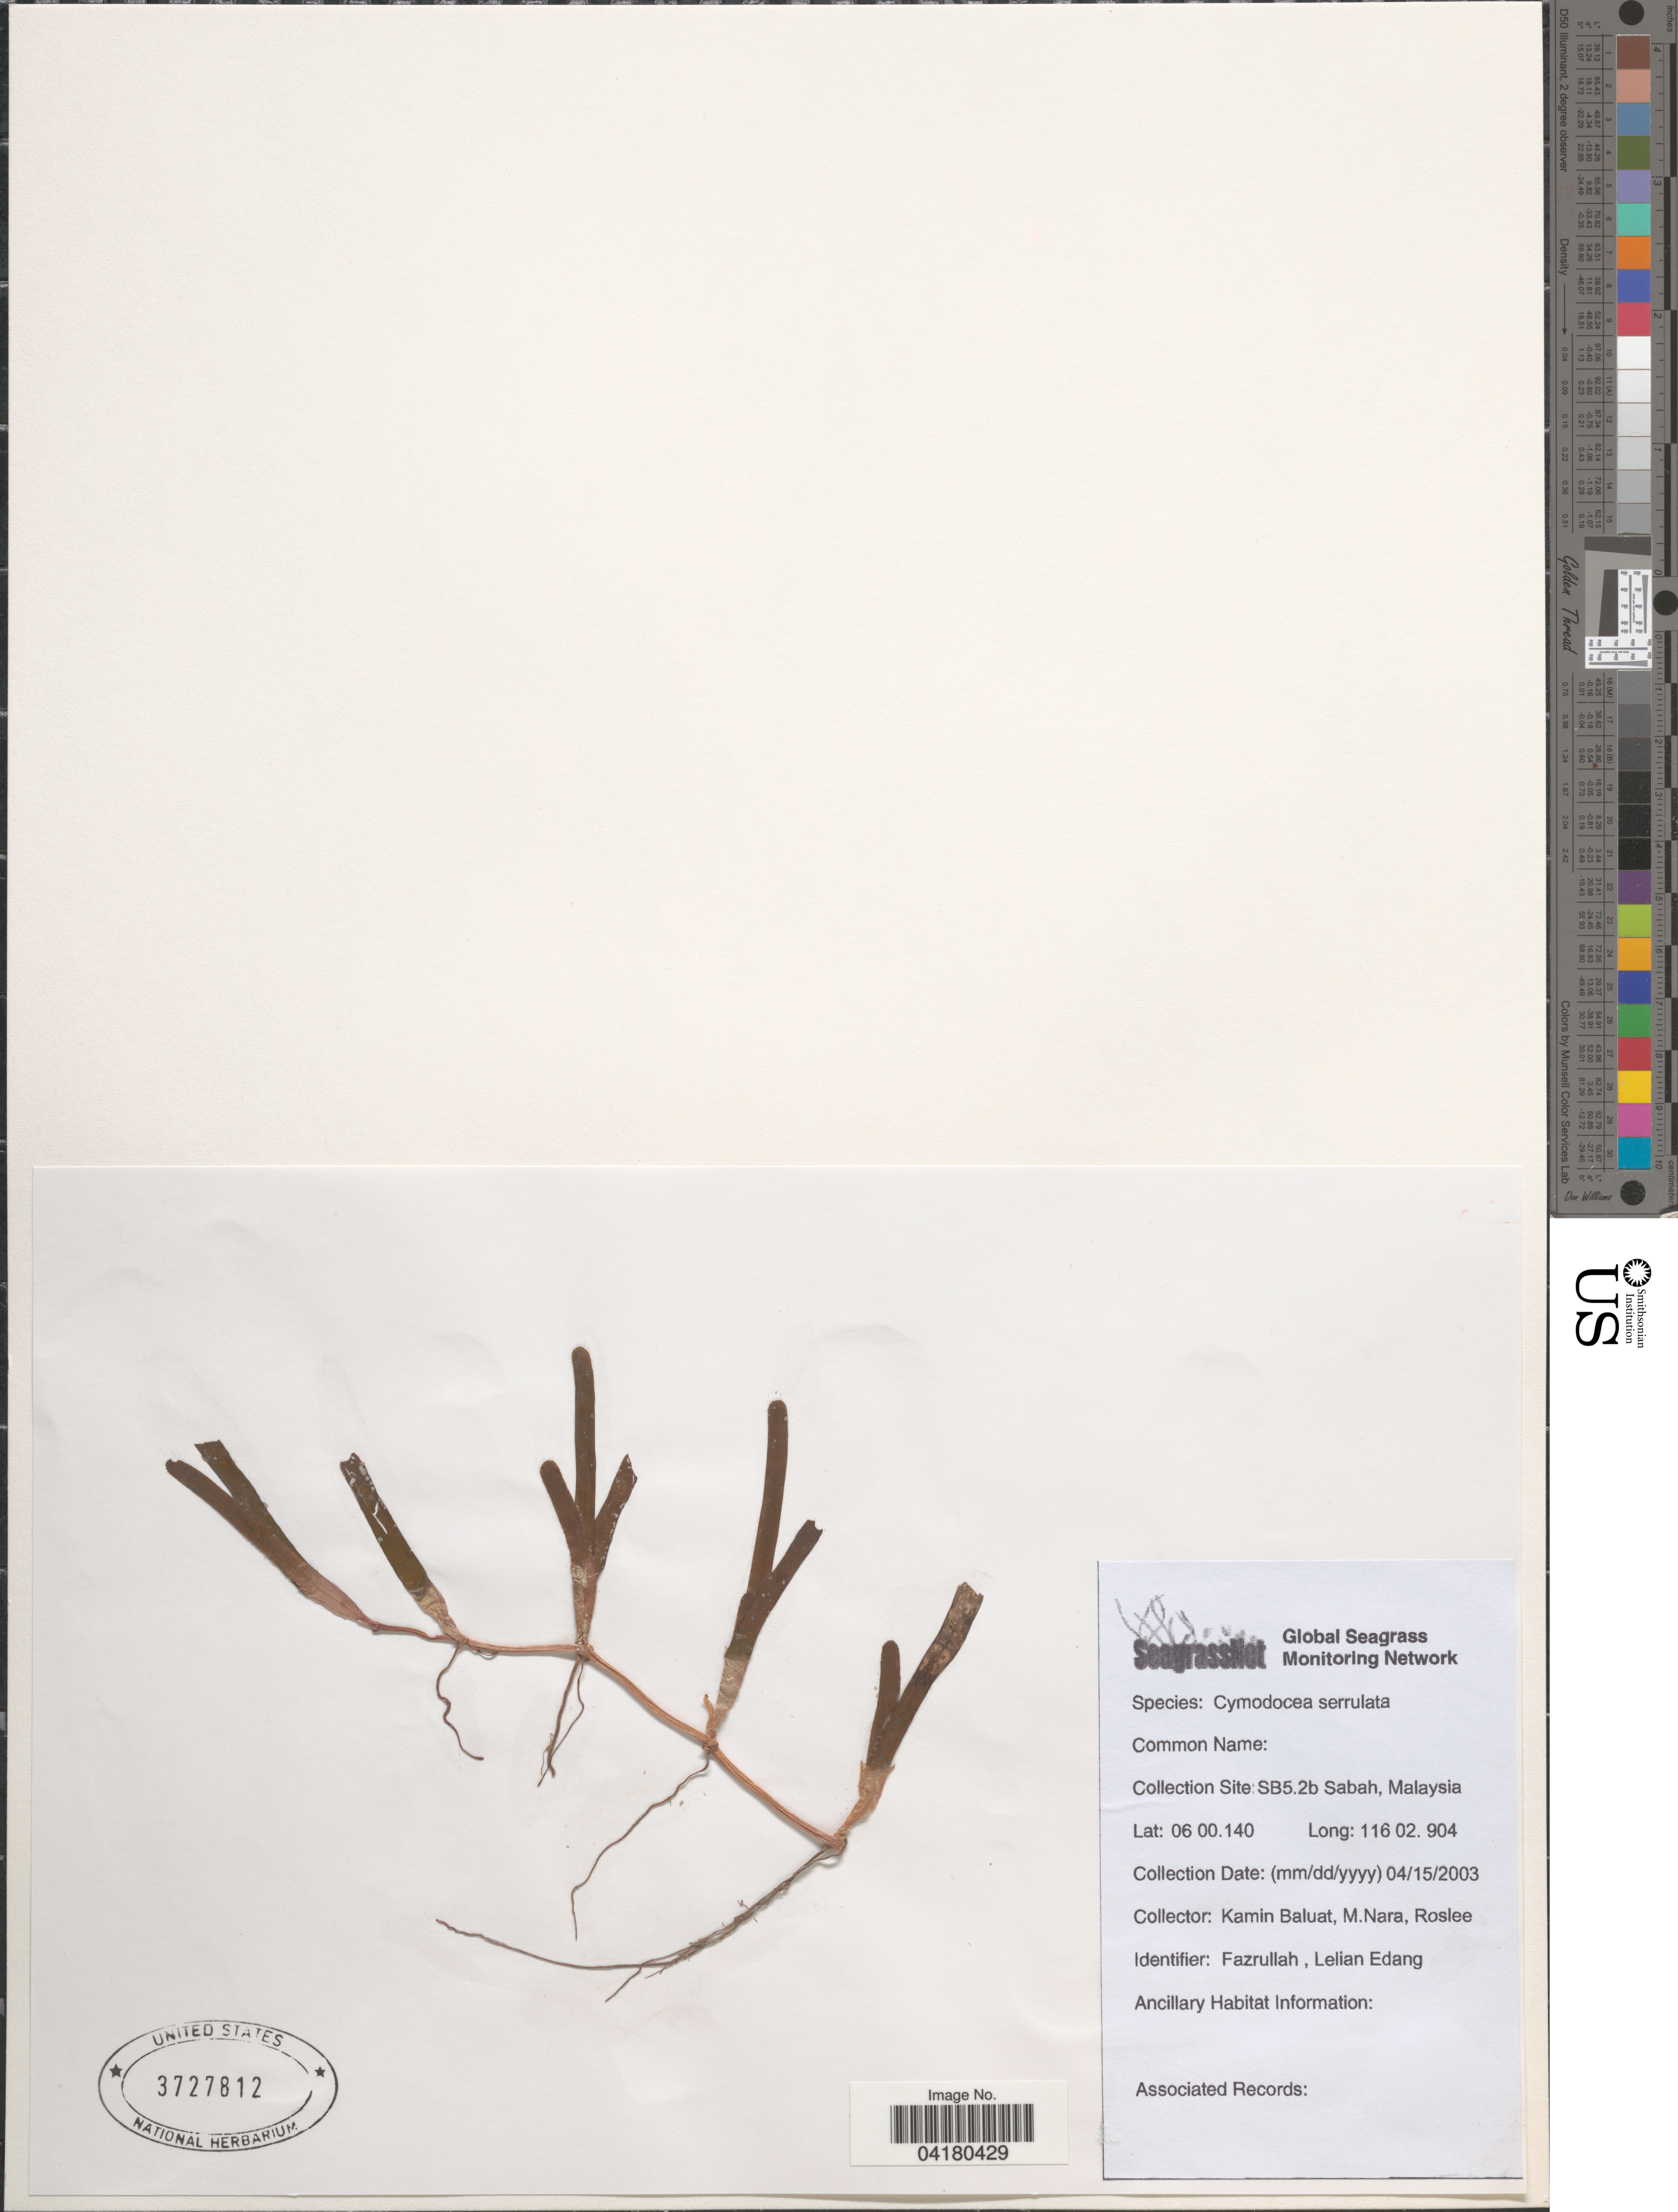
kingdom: Plantae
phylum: Tracheophyta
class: Liliopsida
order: Alismatales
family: Cymodoceaceae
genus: Cymodocea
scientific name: Cymodocea serrulata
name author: (R. Br.) Magnus & Ashers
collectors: K. Baluat, M. Nara & Roslee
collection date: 2003-04-15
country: Malaysia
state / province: Sabah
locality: Collection Site: SB5.2b.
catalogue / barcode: US 3727812